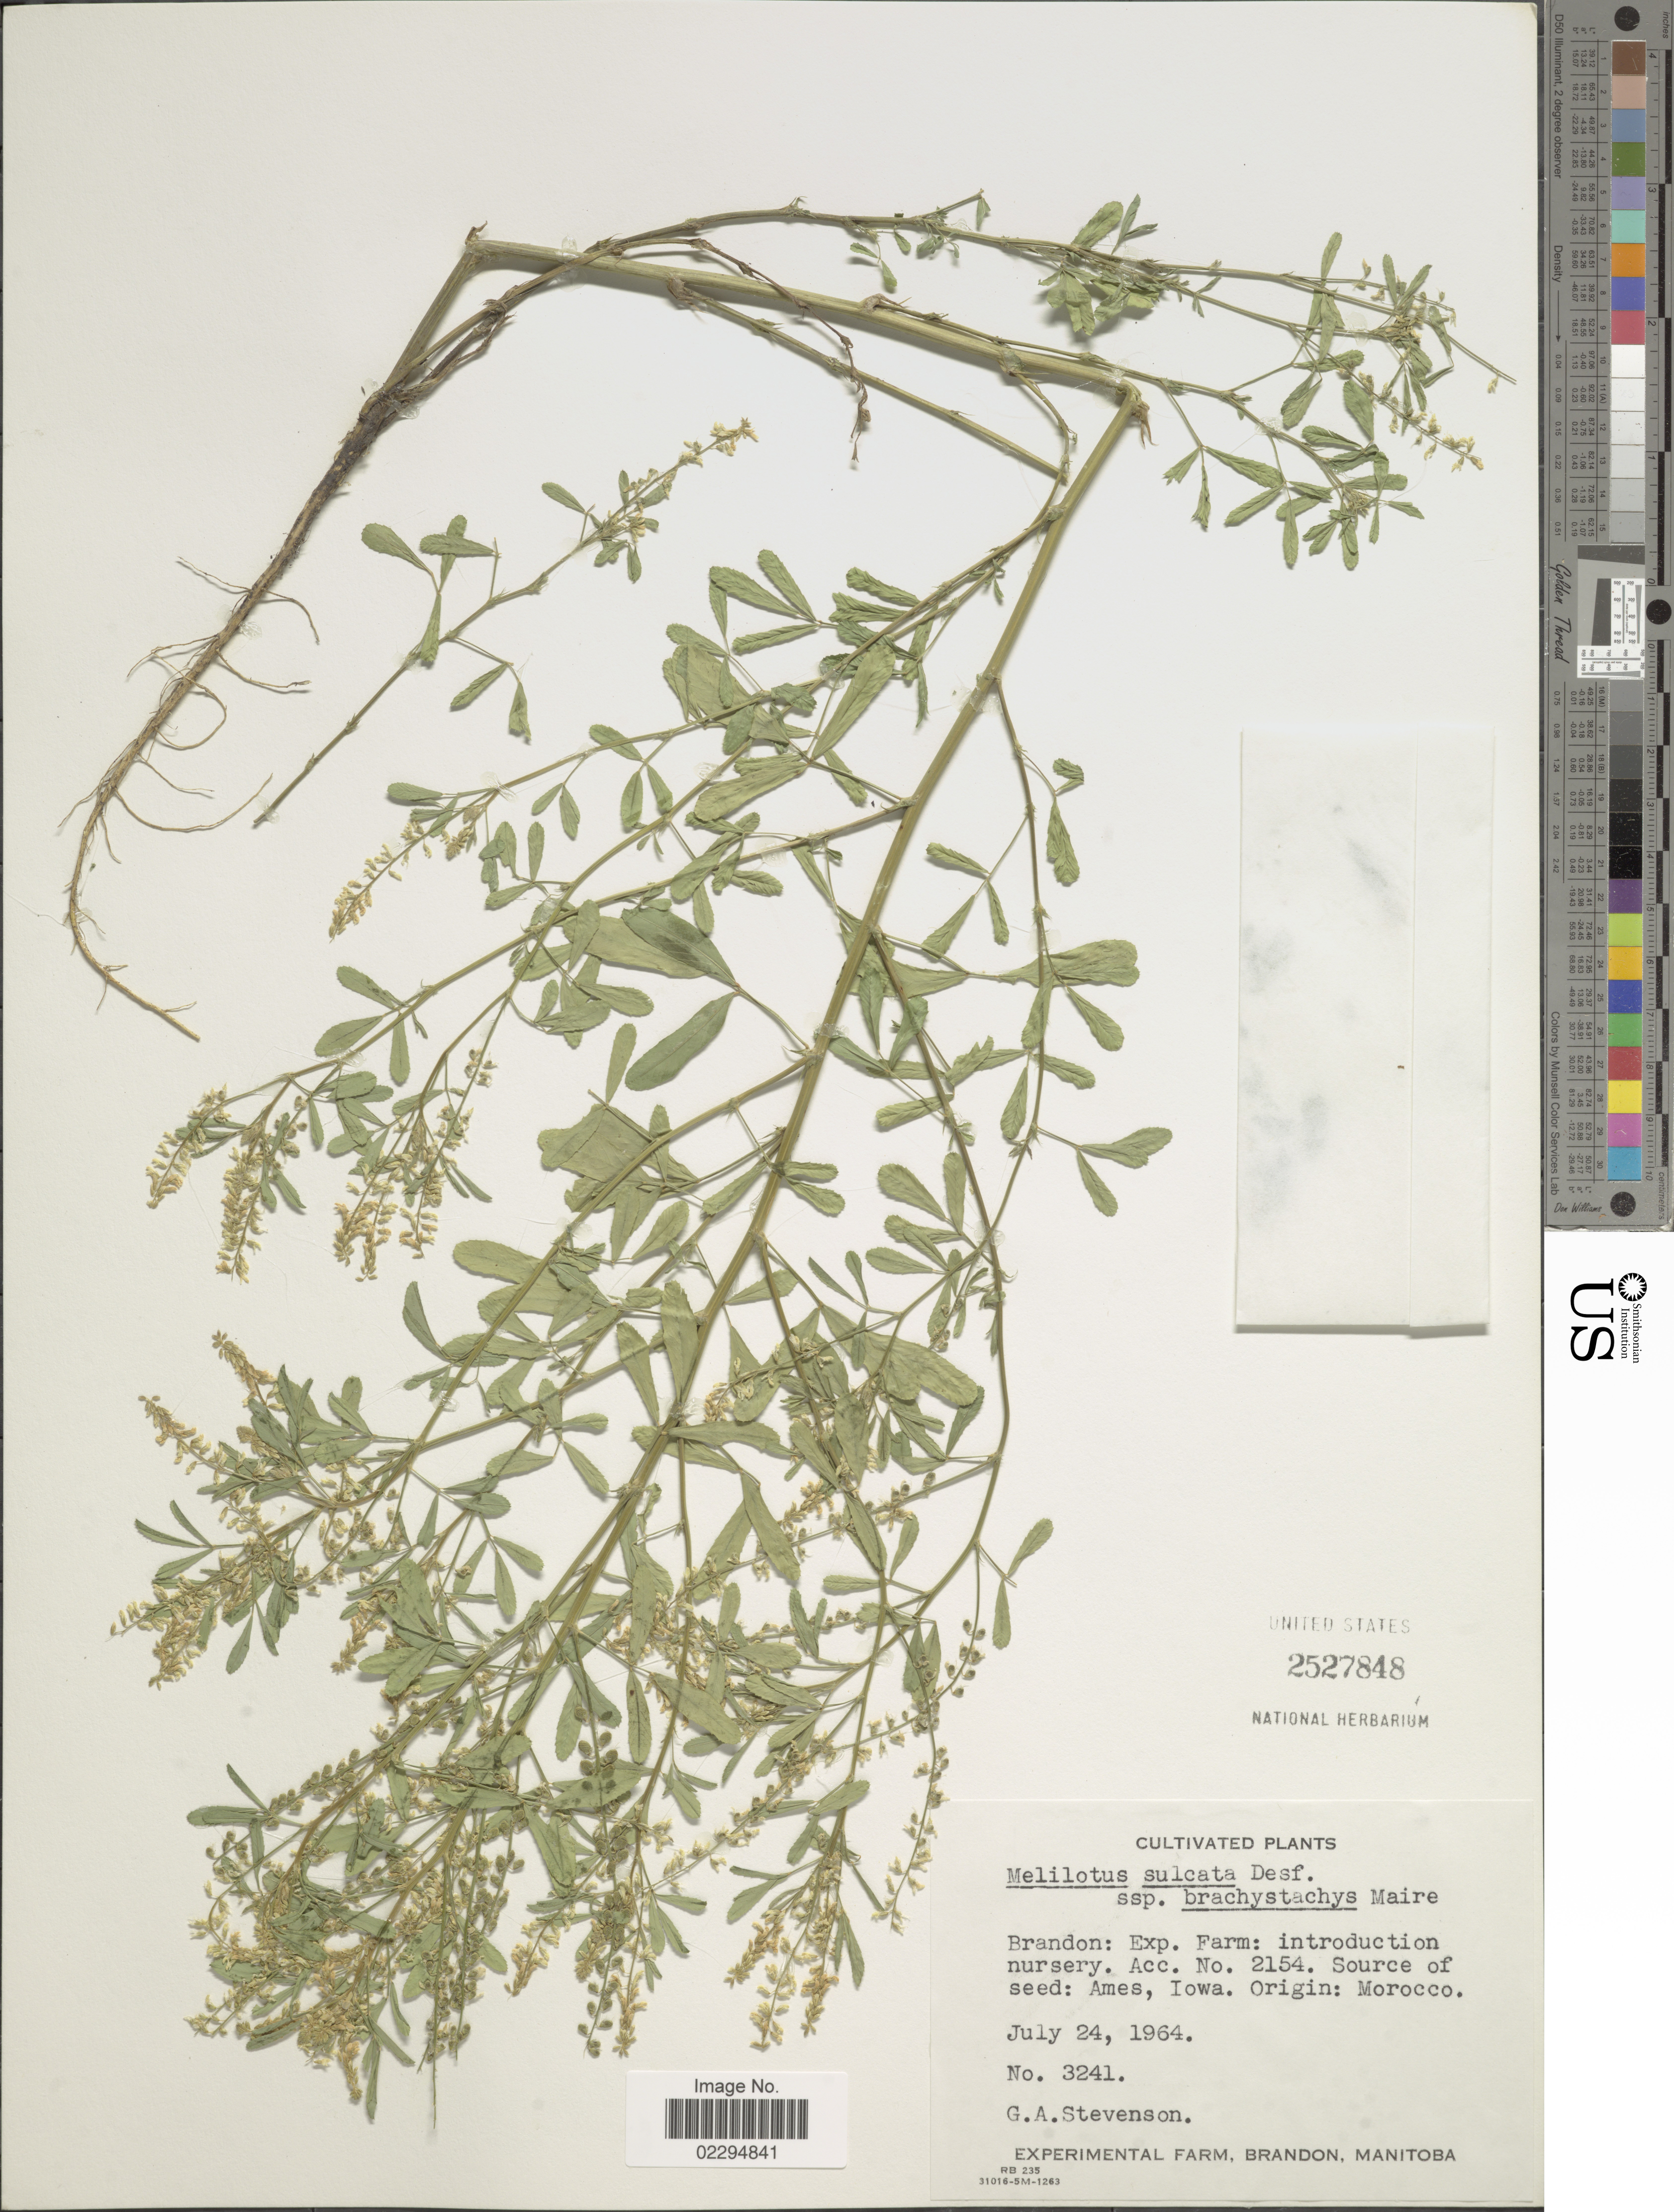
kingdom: Plantae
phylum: Tracheophyta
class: Magnoliopsida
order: Fabales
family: Fabaceae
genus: Melilotus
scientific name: Melilotus sulcatus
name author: Desf.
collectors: G. Stevenson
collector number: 3241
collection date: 1964-07-24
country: Canada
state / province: Manitoba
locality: Brandon: Exp. Farm: introduction nursery.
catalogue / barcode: US 2527848